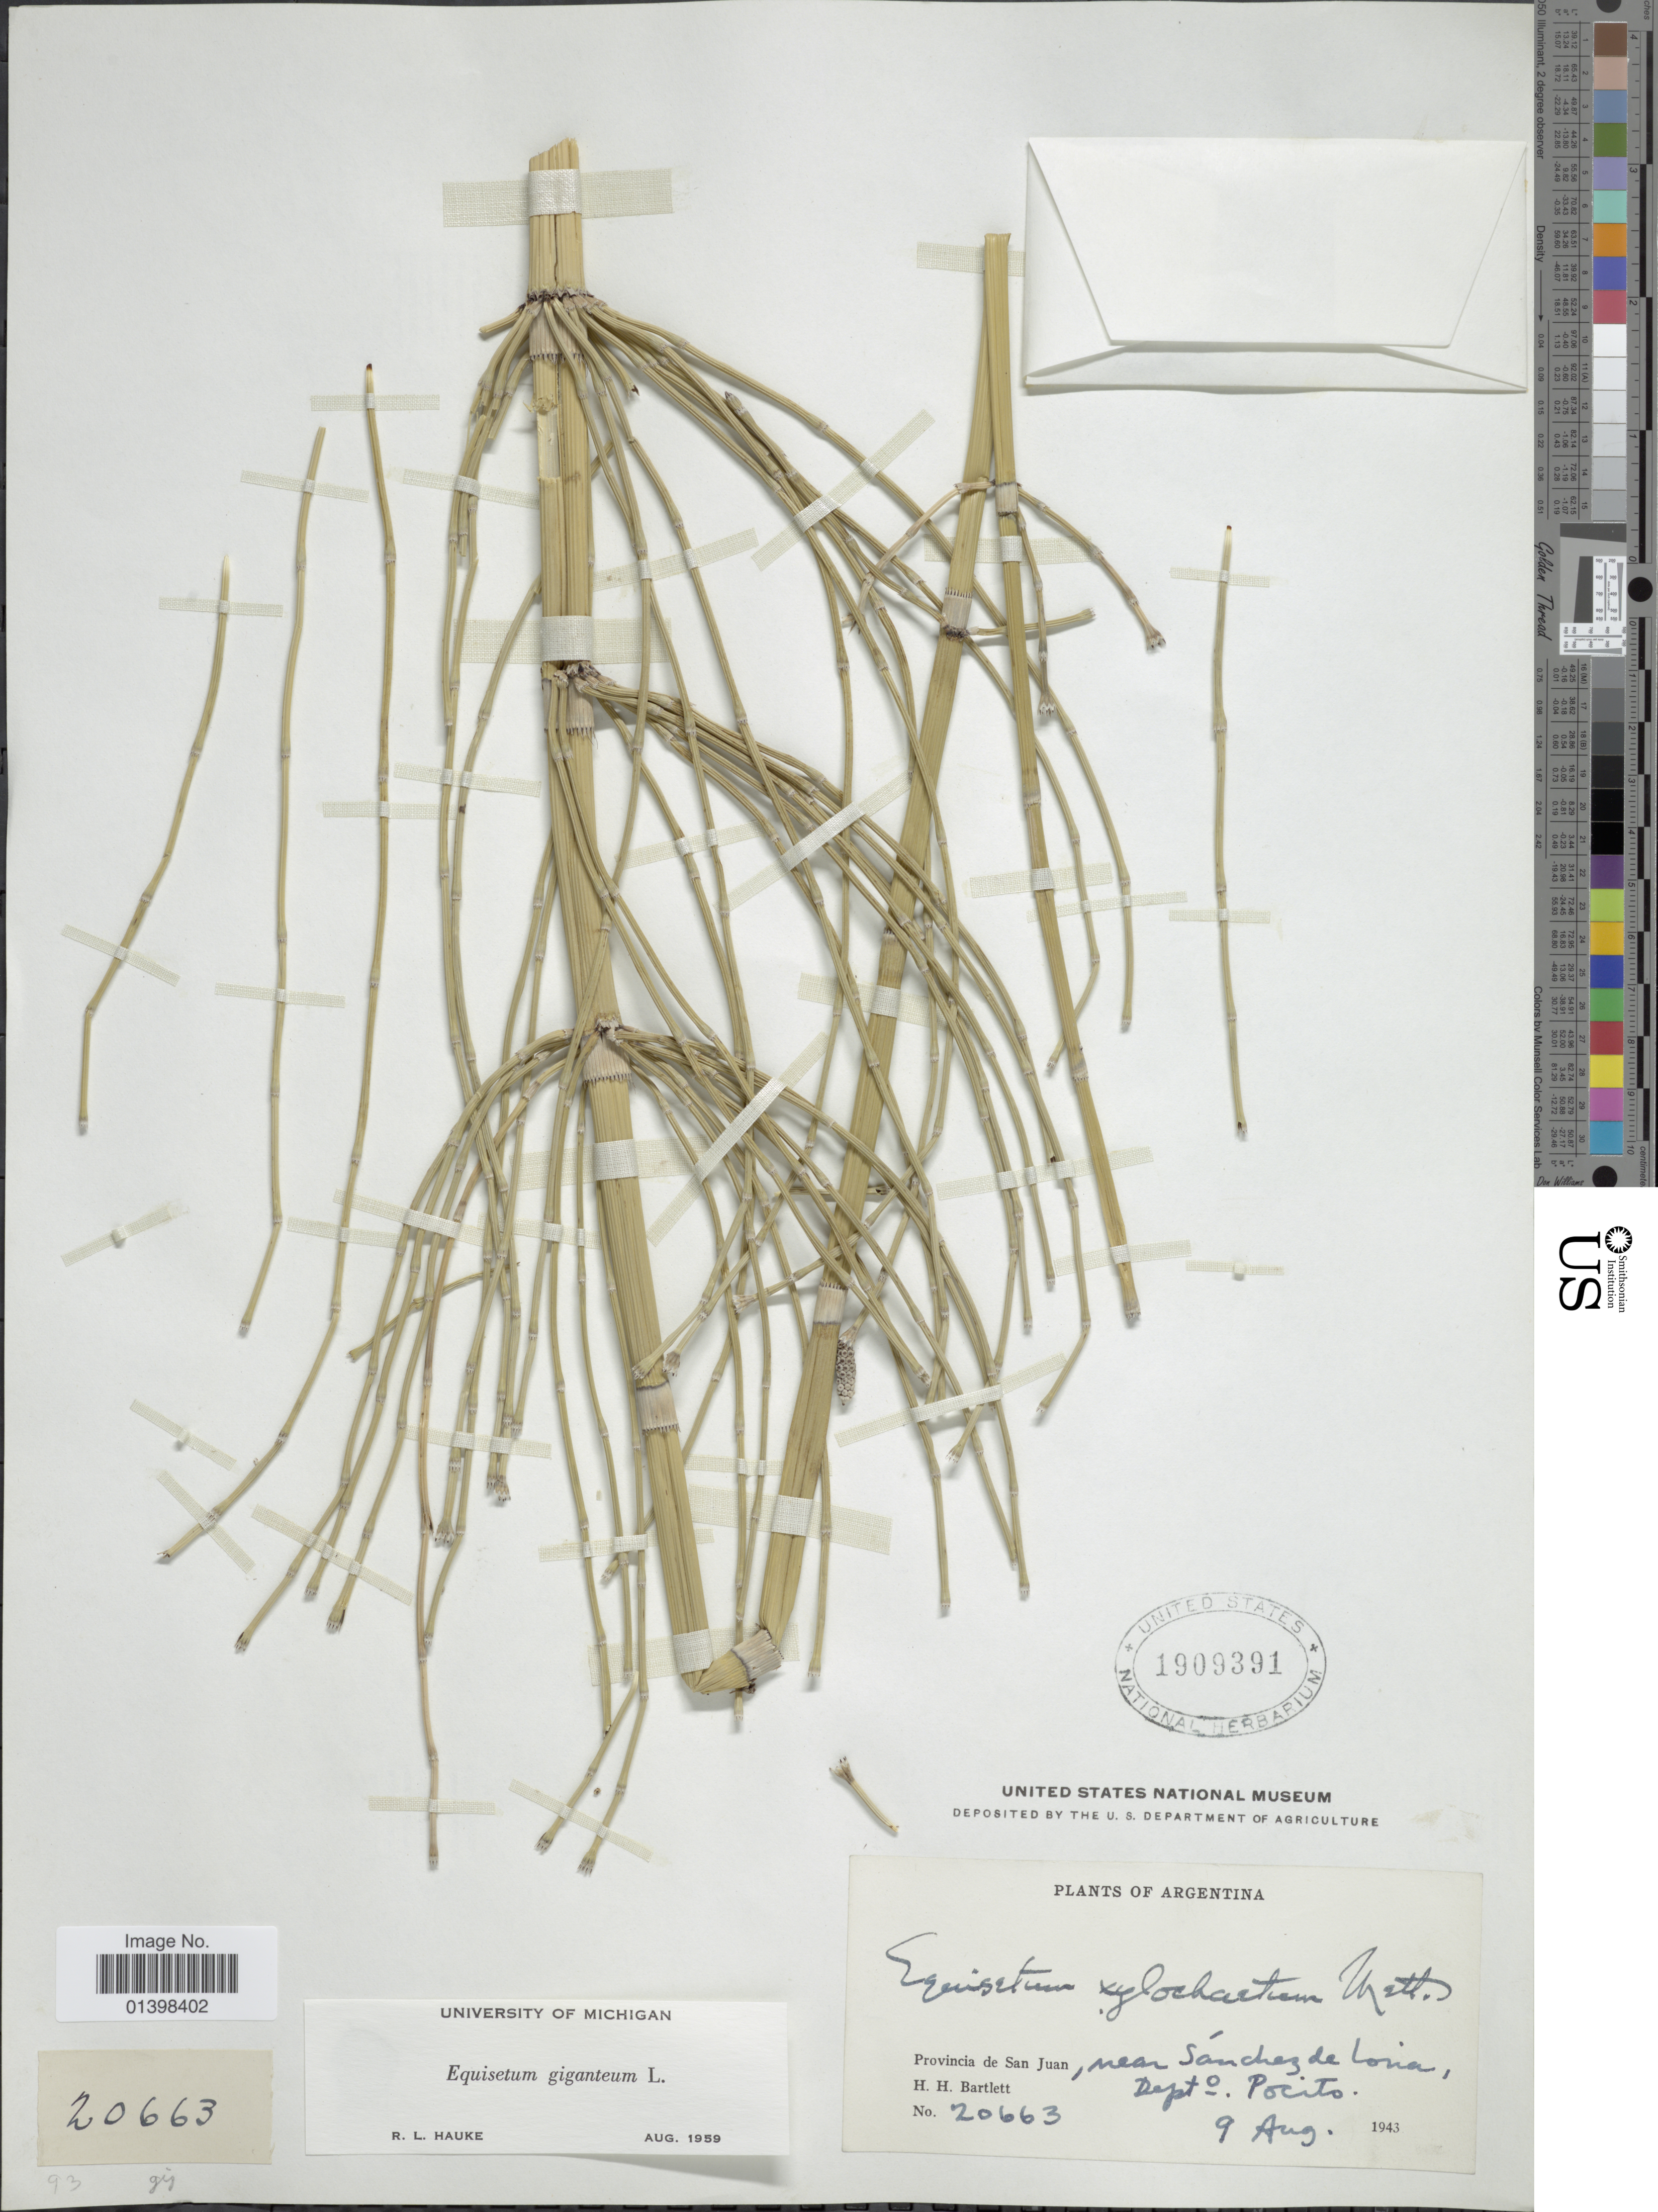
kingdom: Plantae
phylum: Tracheophyta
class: Polypodiopsida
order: Equisetales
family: Equisetaceae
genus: Equisetum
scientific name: Equisetum giganteum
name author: L.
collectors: H. H. Bartlett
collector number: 20663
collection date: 1943-08-09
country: Argentina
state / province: San Juan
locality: Near Sanchez de Loria, Depto Pocito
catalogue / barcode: US 1909391